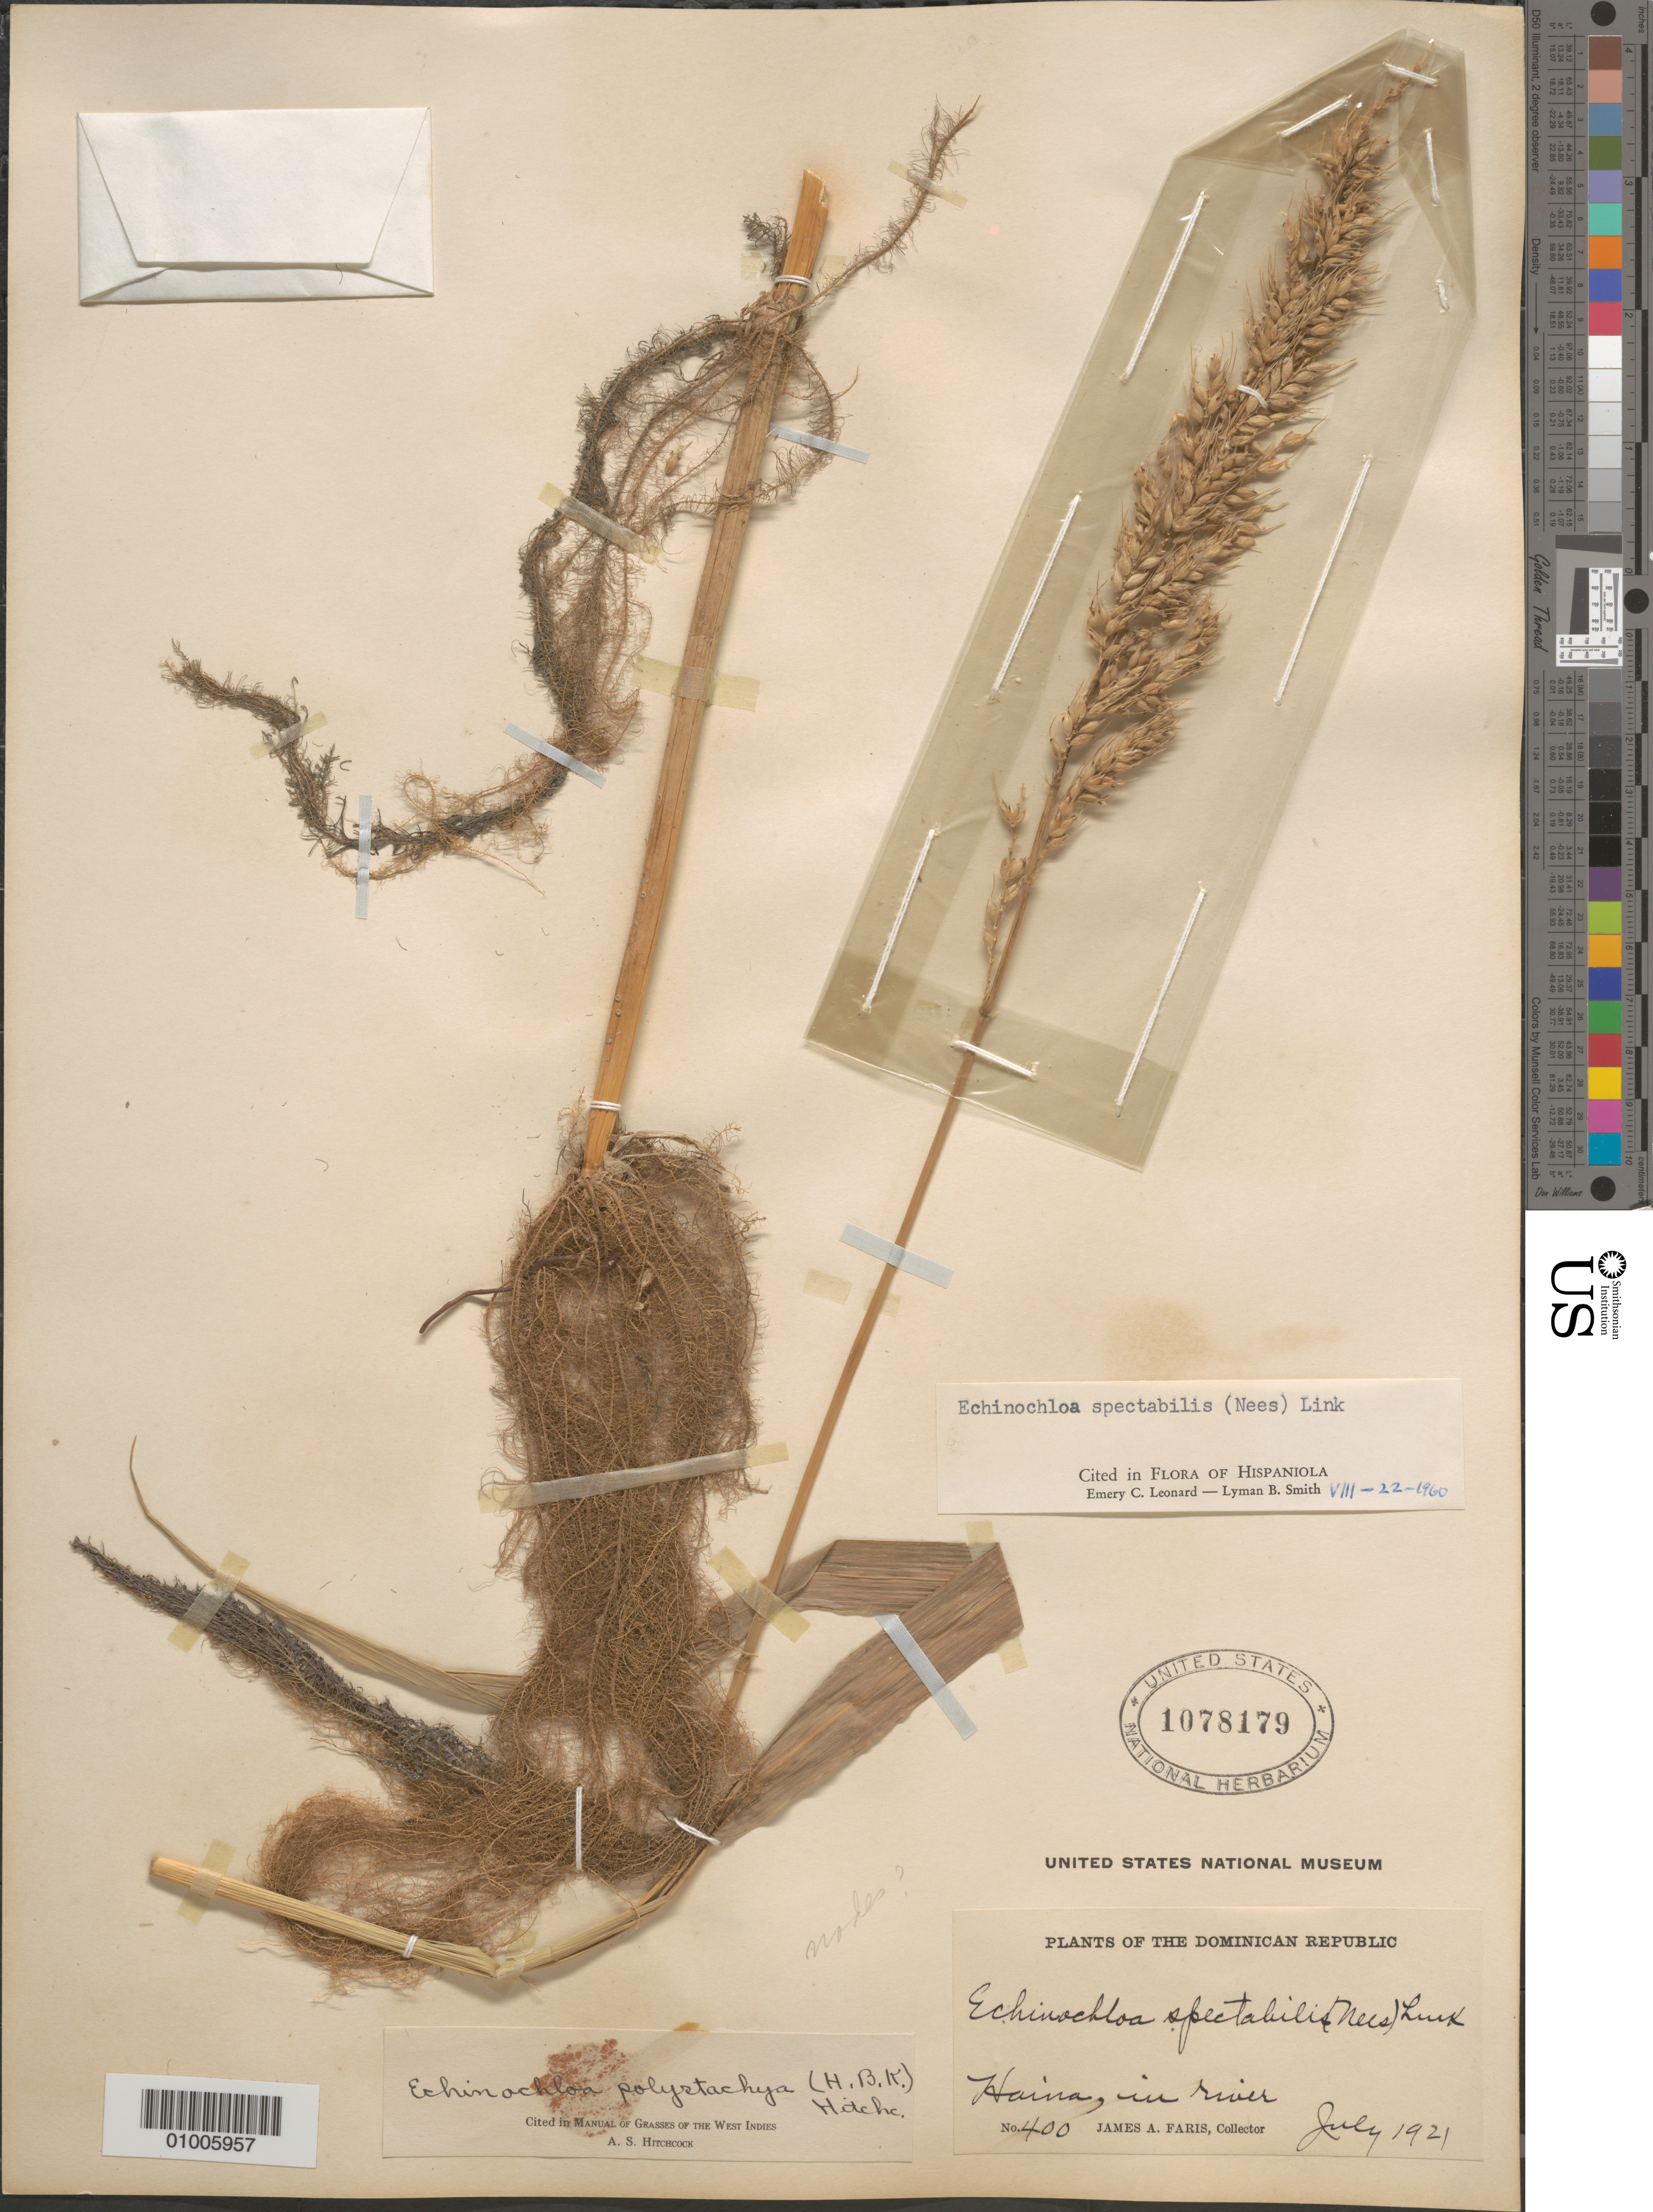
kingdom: Plantae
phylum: Tracheophyta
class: Liliopsida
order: Poales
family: Poaceae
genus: Echinochloa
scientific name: Echinochloa polystachya var. spectabilis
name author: (Nees ex Trin.) Mart. Crov.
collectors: J. Faris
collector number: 400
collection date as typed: Jul 1921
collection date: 1921-07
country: Dominican Republic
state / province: San Cristóbal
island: Hispaniola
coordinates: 0 N, 0 E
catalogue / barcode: US 1078179